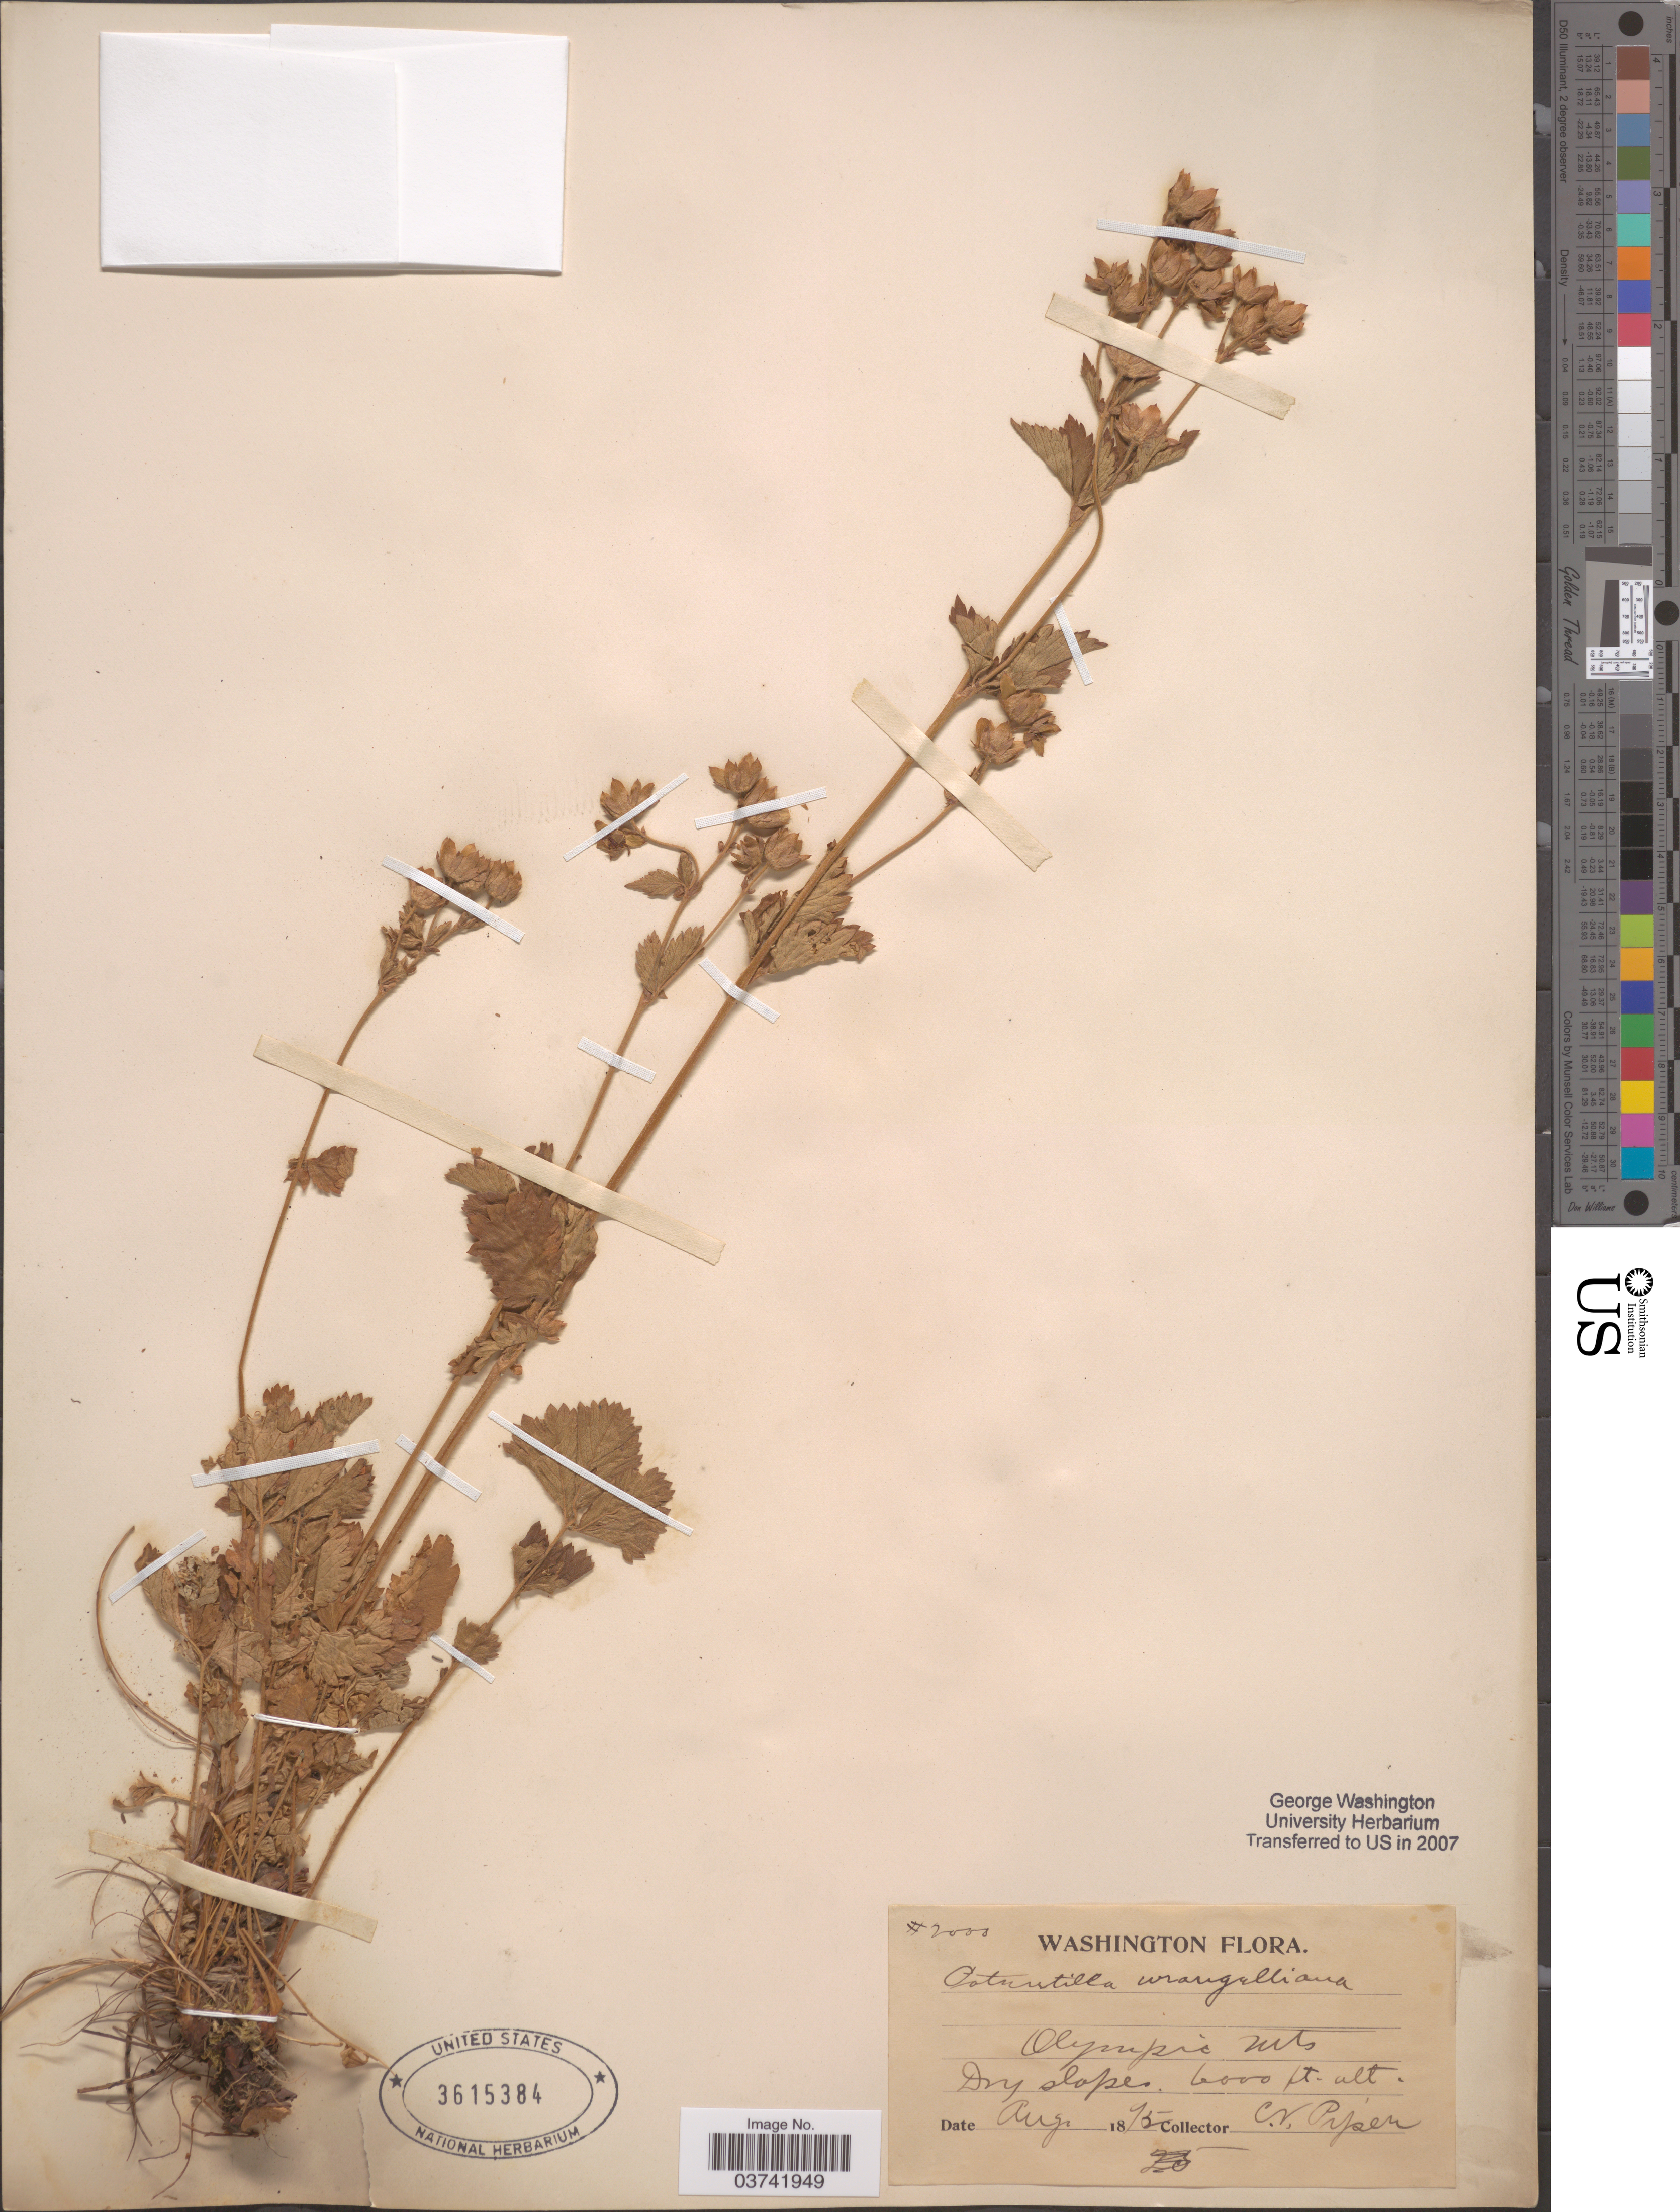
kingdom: Plantae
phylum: Tracheophyta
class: Magnoliopsida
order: Rosales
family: Rosaceae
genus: Potentilla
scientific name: Potentilla sp.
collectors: C. V. Piper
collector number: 2000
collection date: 1875-08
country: United States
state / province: Washington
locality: Olympic Mts.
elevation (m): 1829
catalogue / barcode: US 3615384